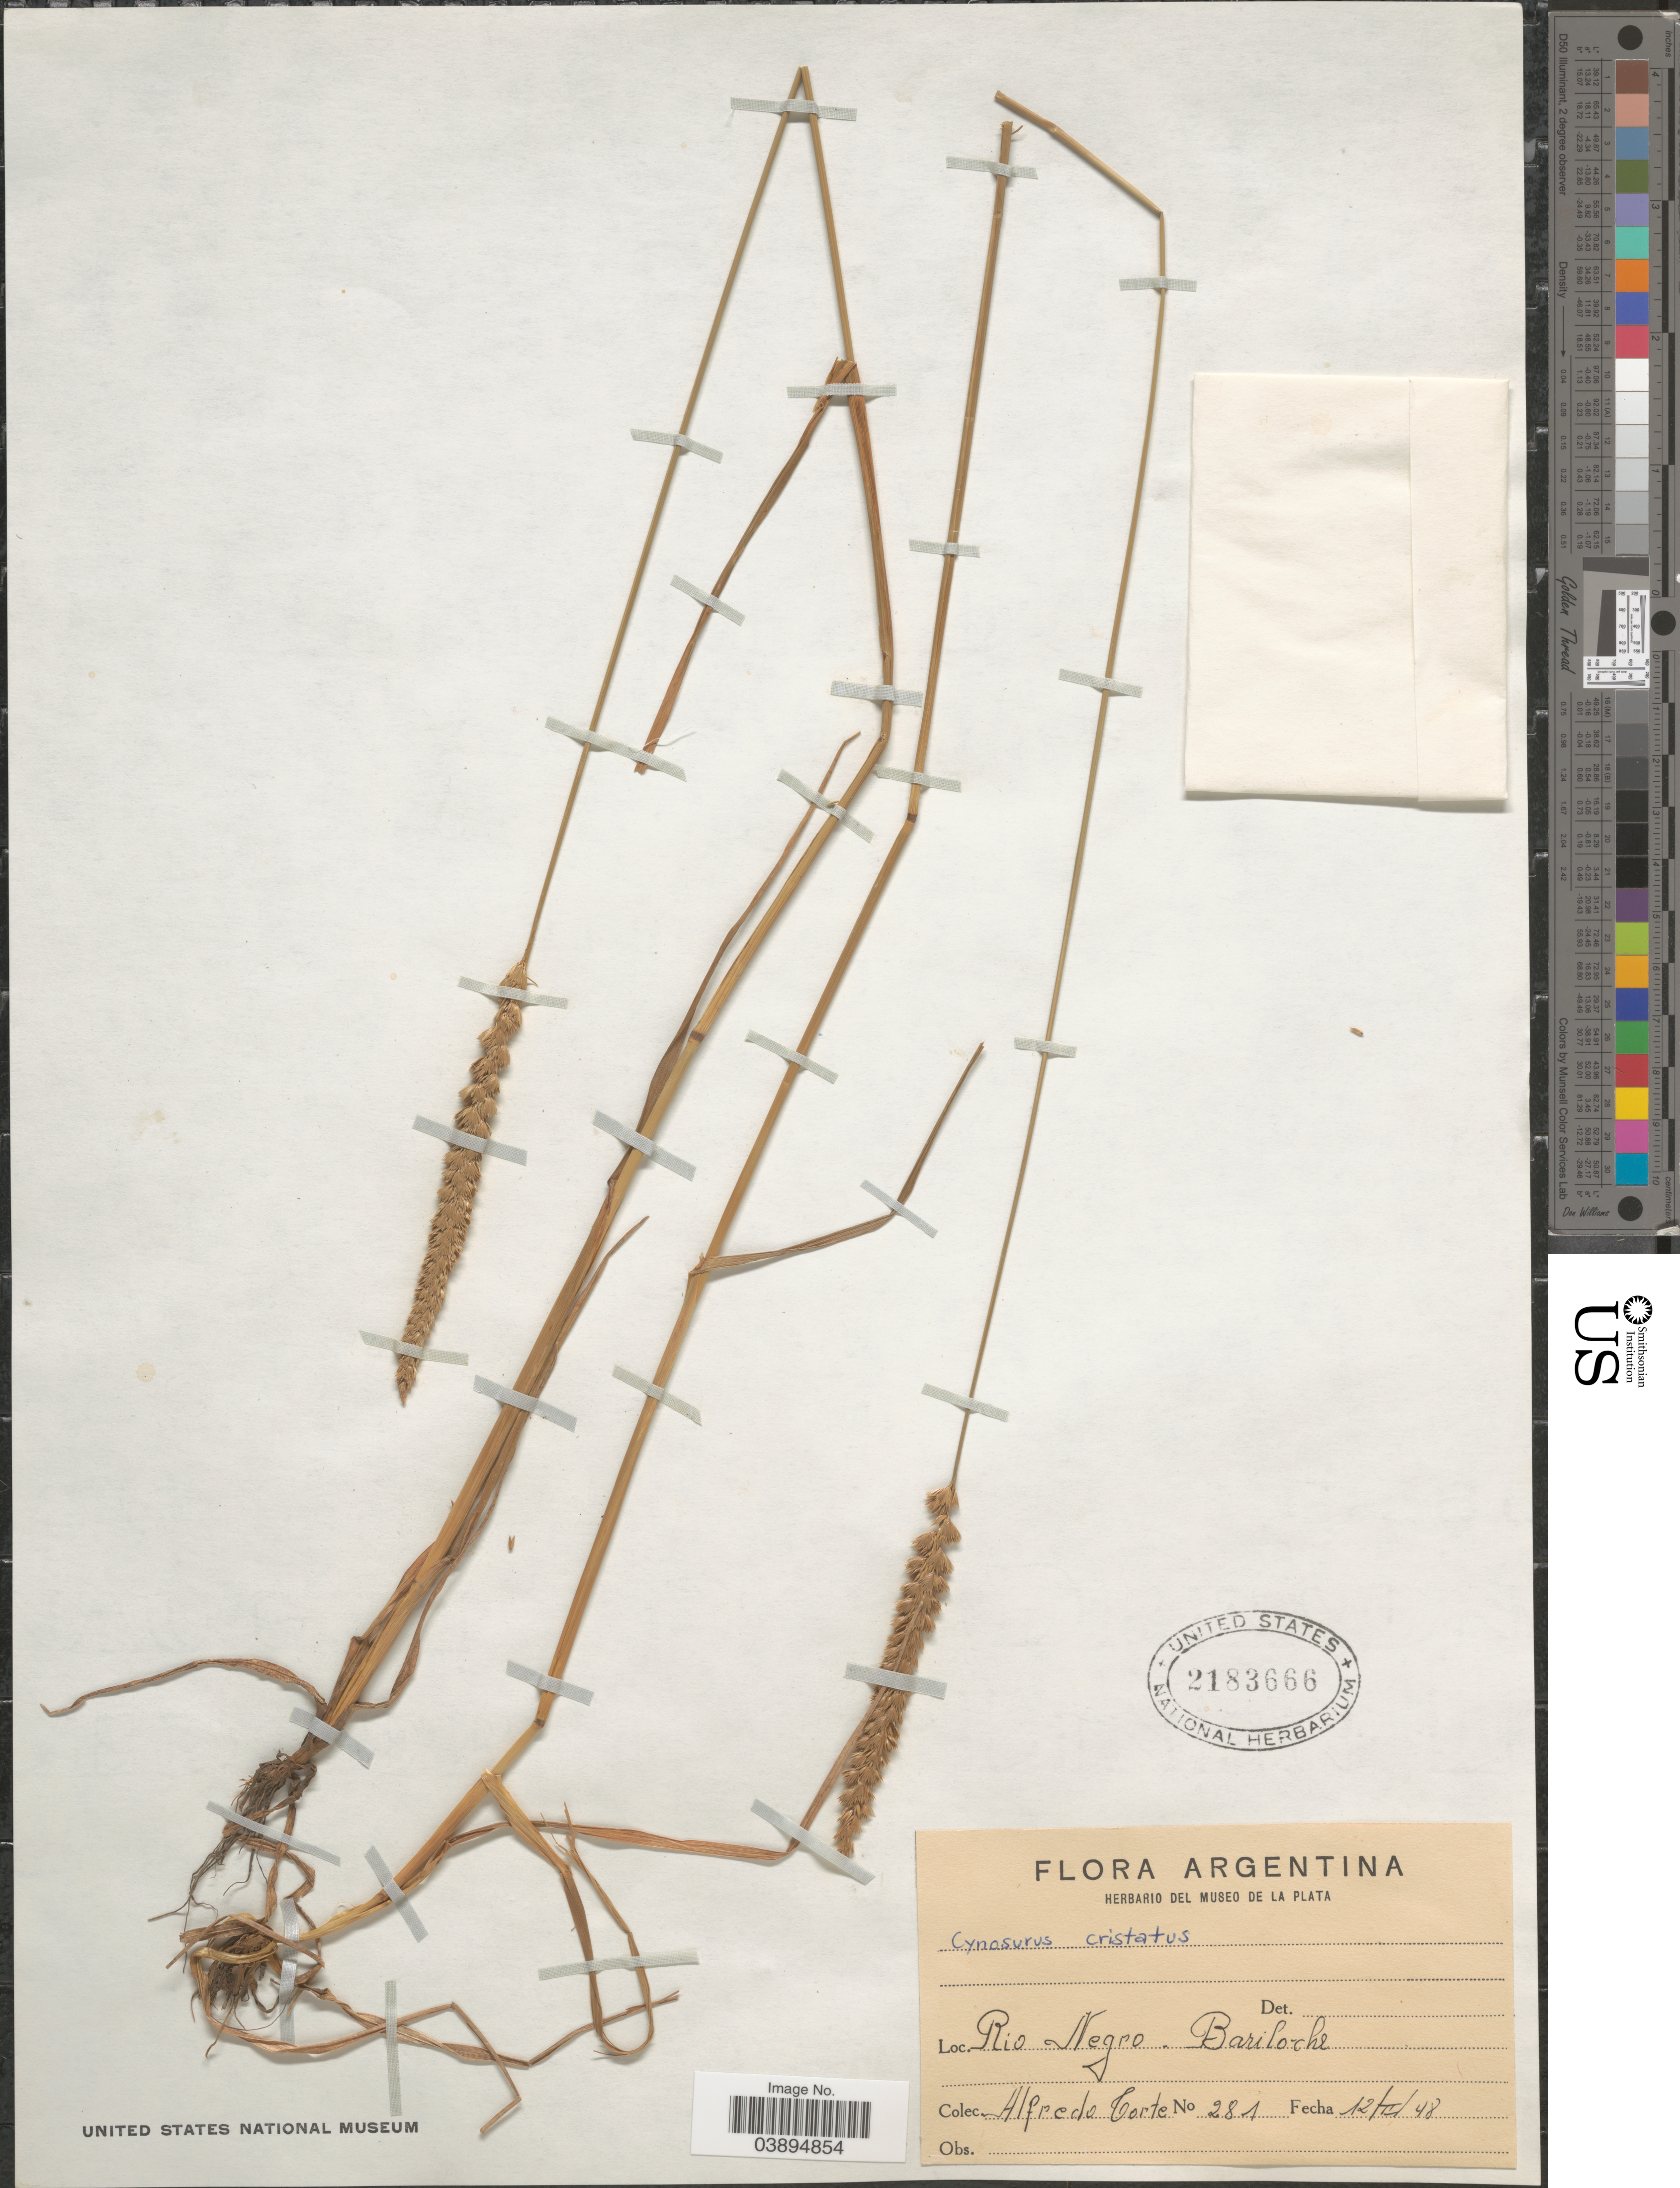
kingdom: Plantae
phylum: Tracheophyta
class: Liliopsida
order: Poales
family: Poaceae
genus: Cynosurus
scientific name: Cynosurus cristatus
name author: L.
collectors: A. Corte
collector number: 281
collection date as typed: Transcribed d/m/y: 12/2/48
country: Argentina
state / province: Rio Negro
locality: Rio Negro. Bariloche.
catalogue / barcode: US 2183666